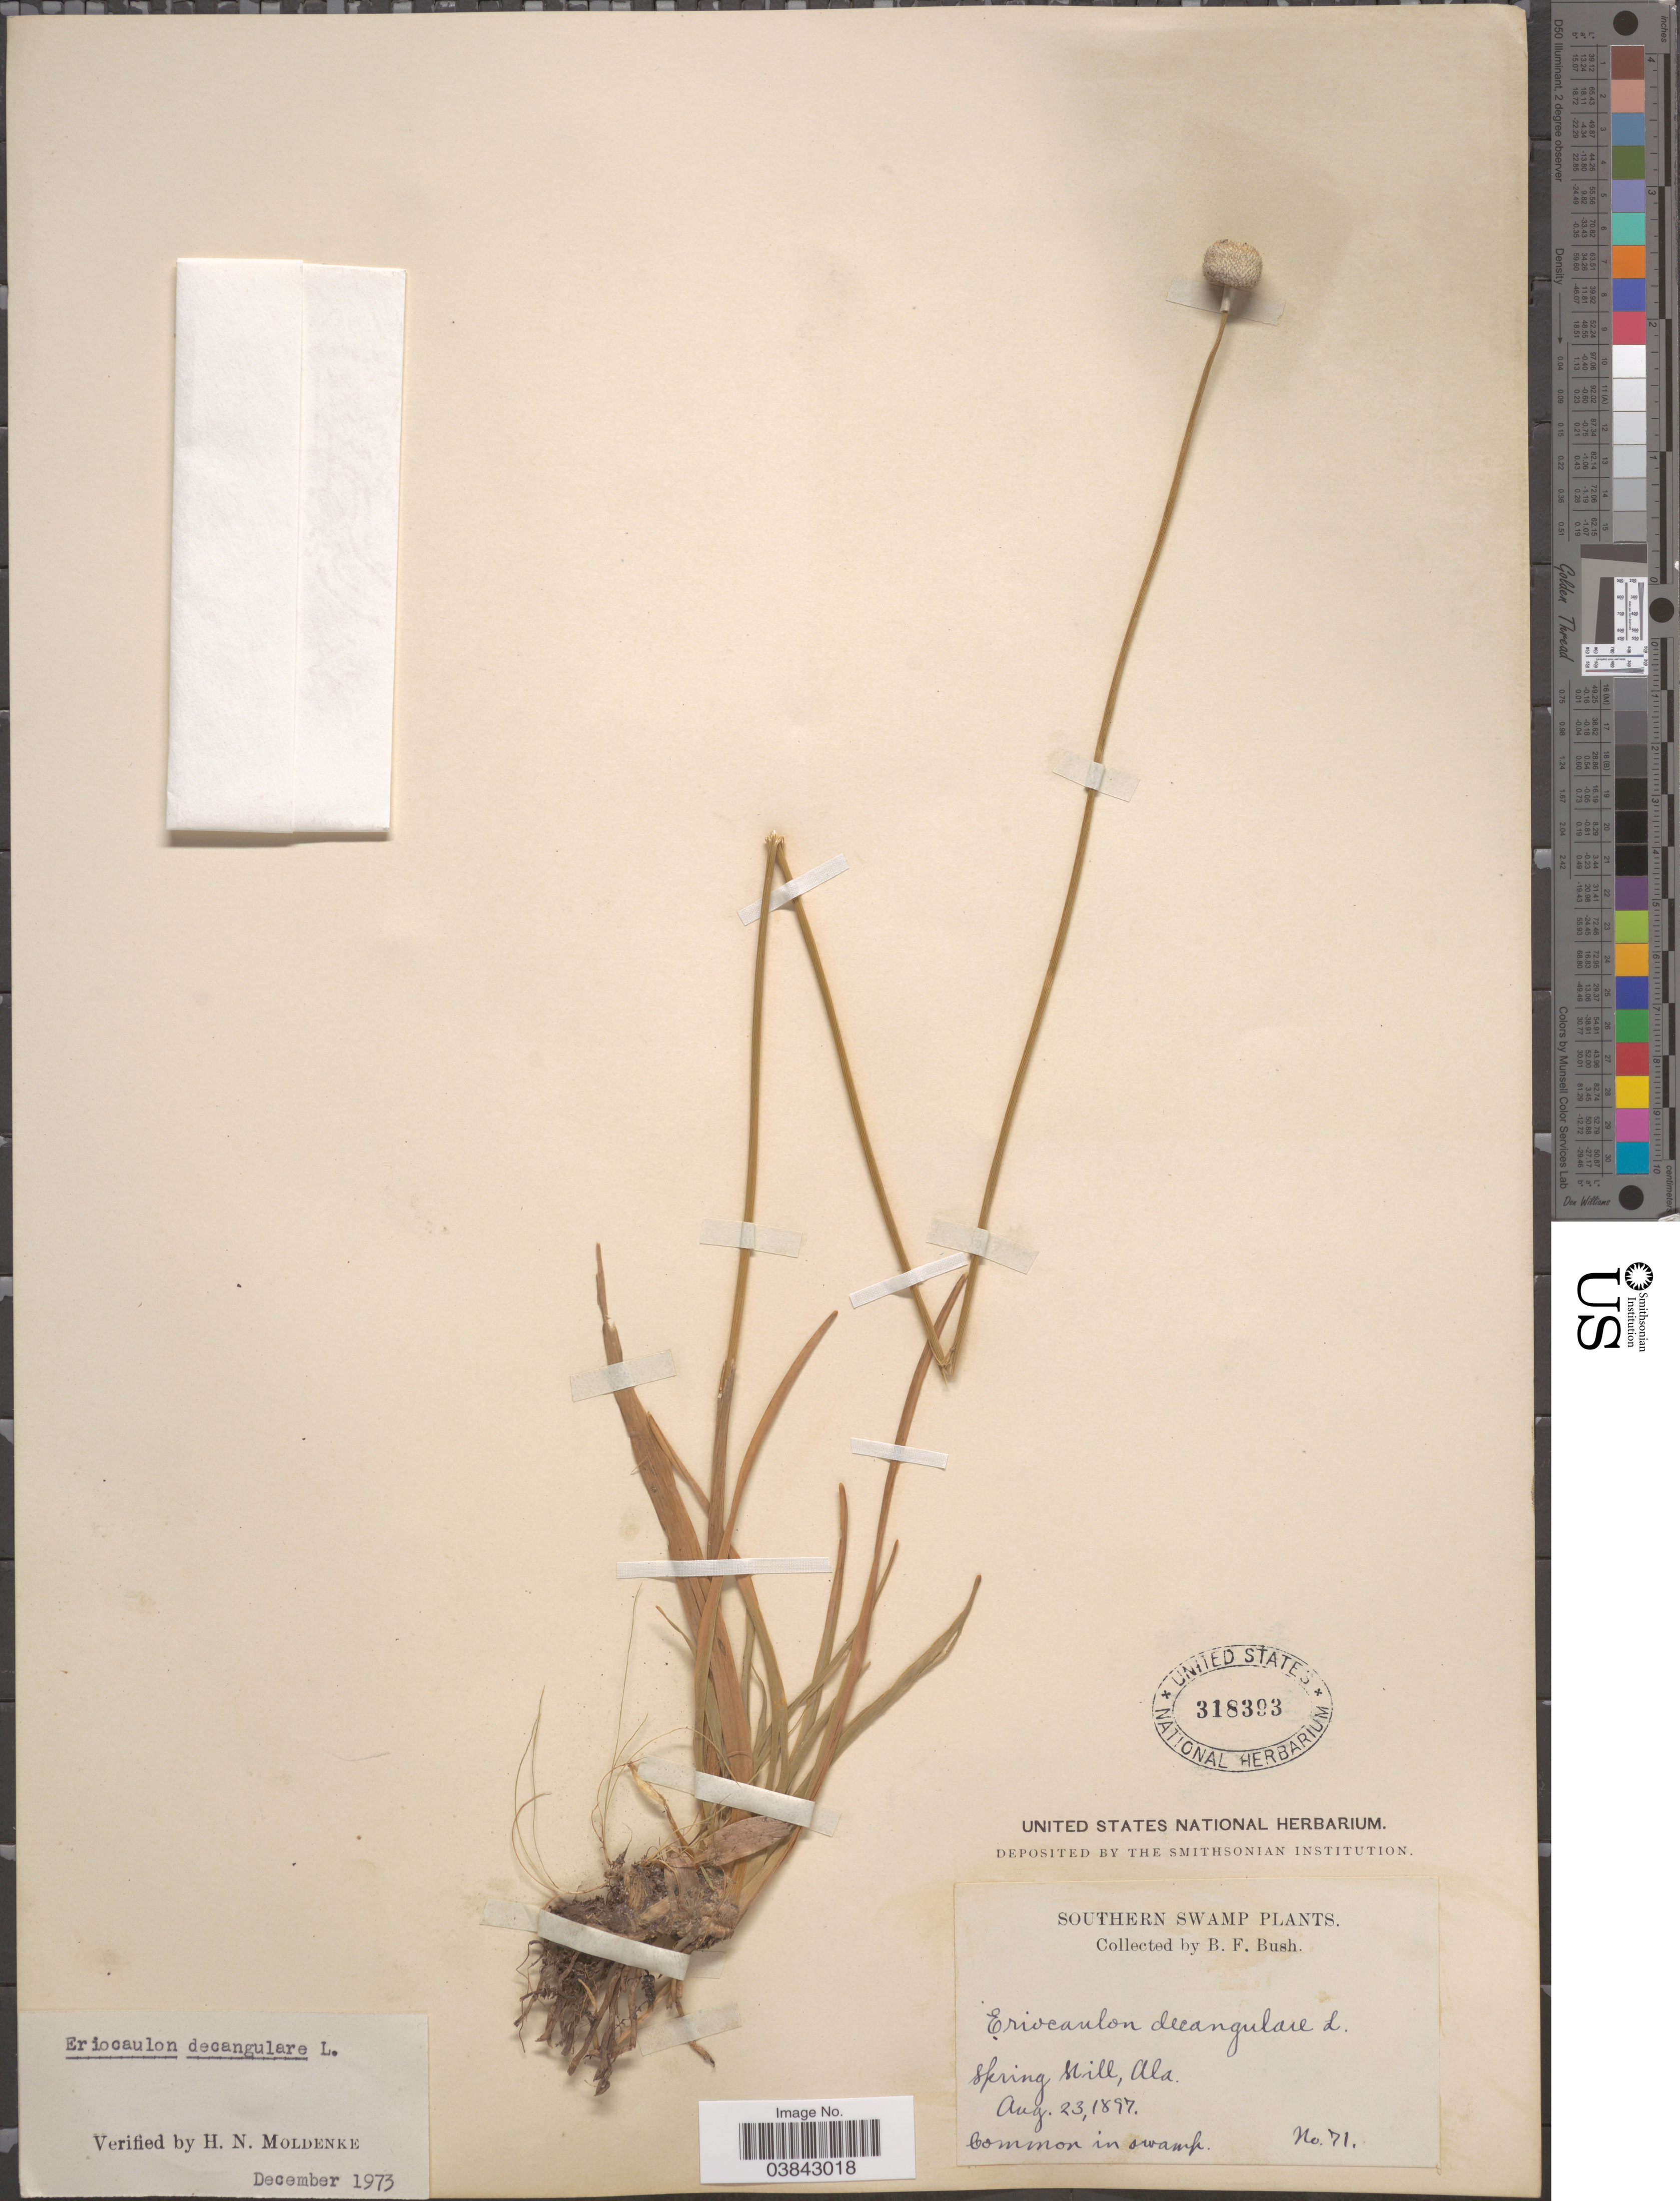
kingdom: Plantae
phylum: Tracheophyta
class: Liliopsida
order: Poales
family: Eriocaulaceae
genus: Eriocaulon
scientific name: Eriocaulon decangulare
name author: L.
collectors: B. F. Bush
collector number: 71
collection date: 1897-08-23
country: United States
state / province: Alabama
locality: Southern Swamp. Spring Hill.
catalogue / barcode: US 318393